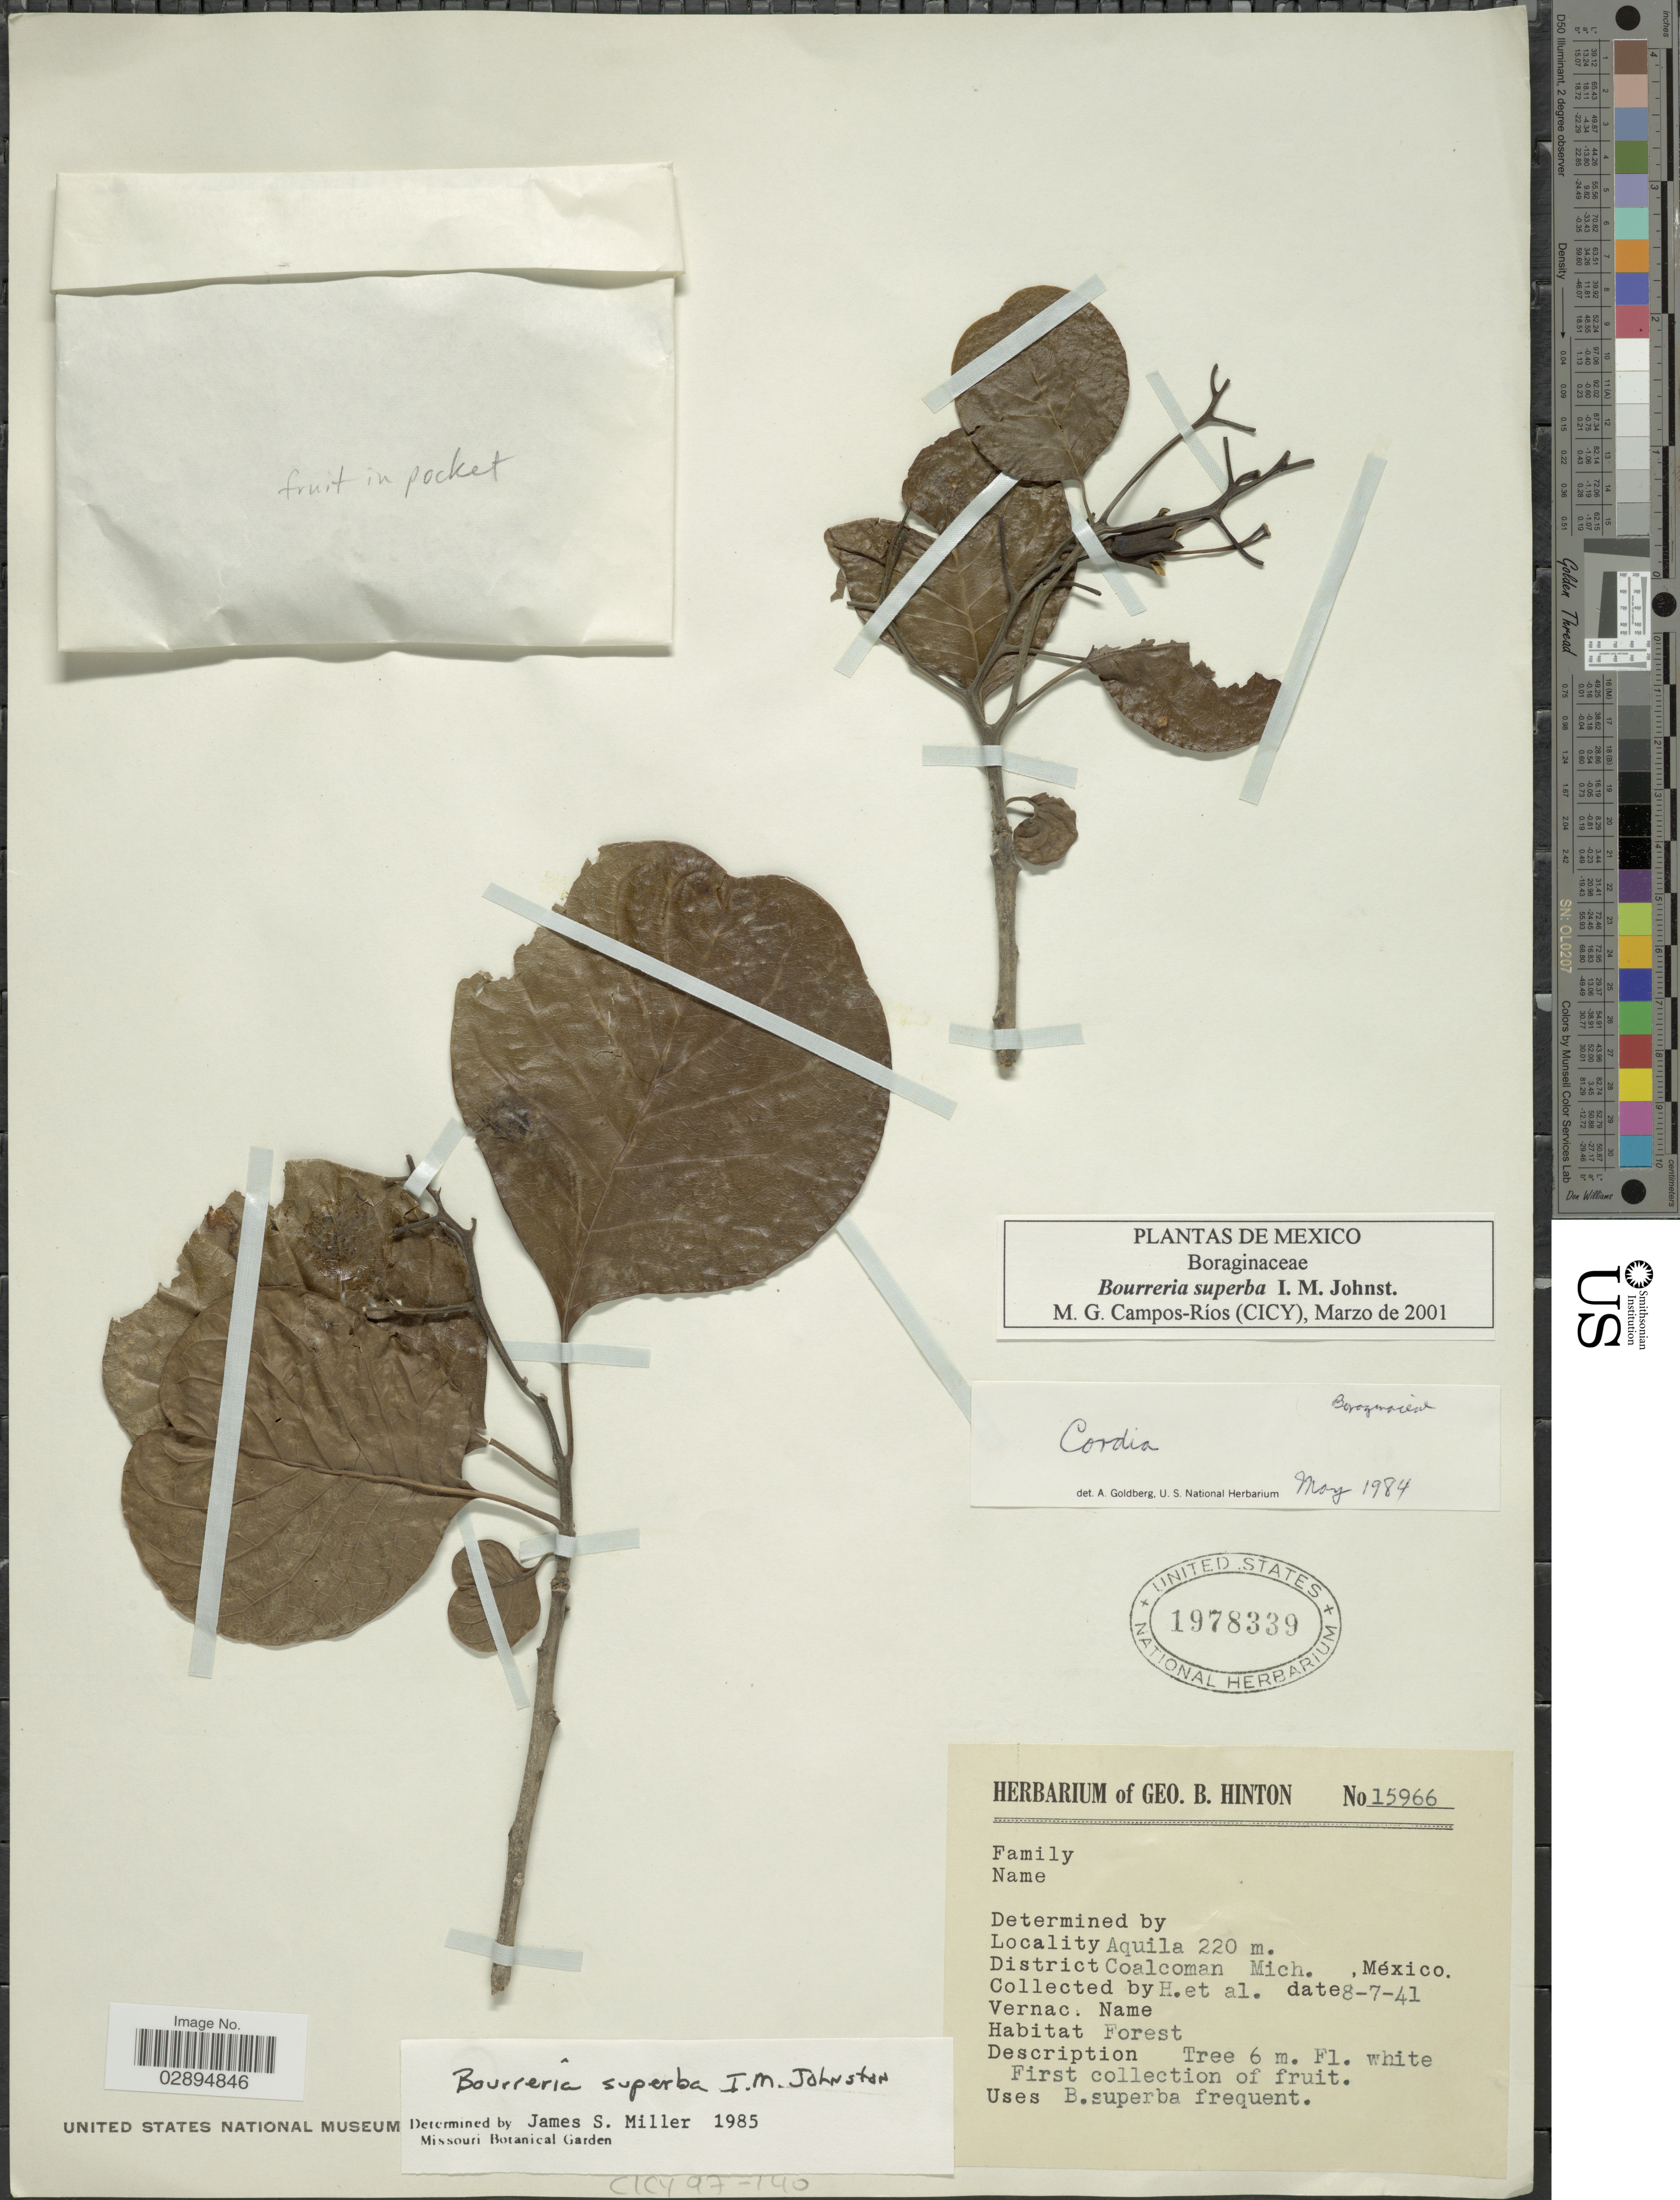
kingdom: Plantae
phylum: Tracheophyta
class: Magnoliopsida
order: Boraginales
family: Ehretiaceae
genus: Bourreria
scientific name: Bourreria superba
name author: I.M. Johnst.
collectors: G. B. Hinton & et al.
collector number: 15966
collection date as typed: Transcribed d/m/y: 8/7/41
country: Mexico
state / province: Michoacán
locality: Aquila, District Coalcoman.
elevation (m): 220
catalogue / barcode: US 1978339